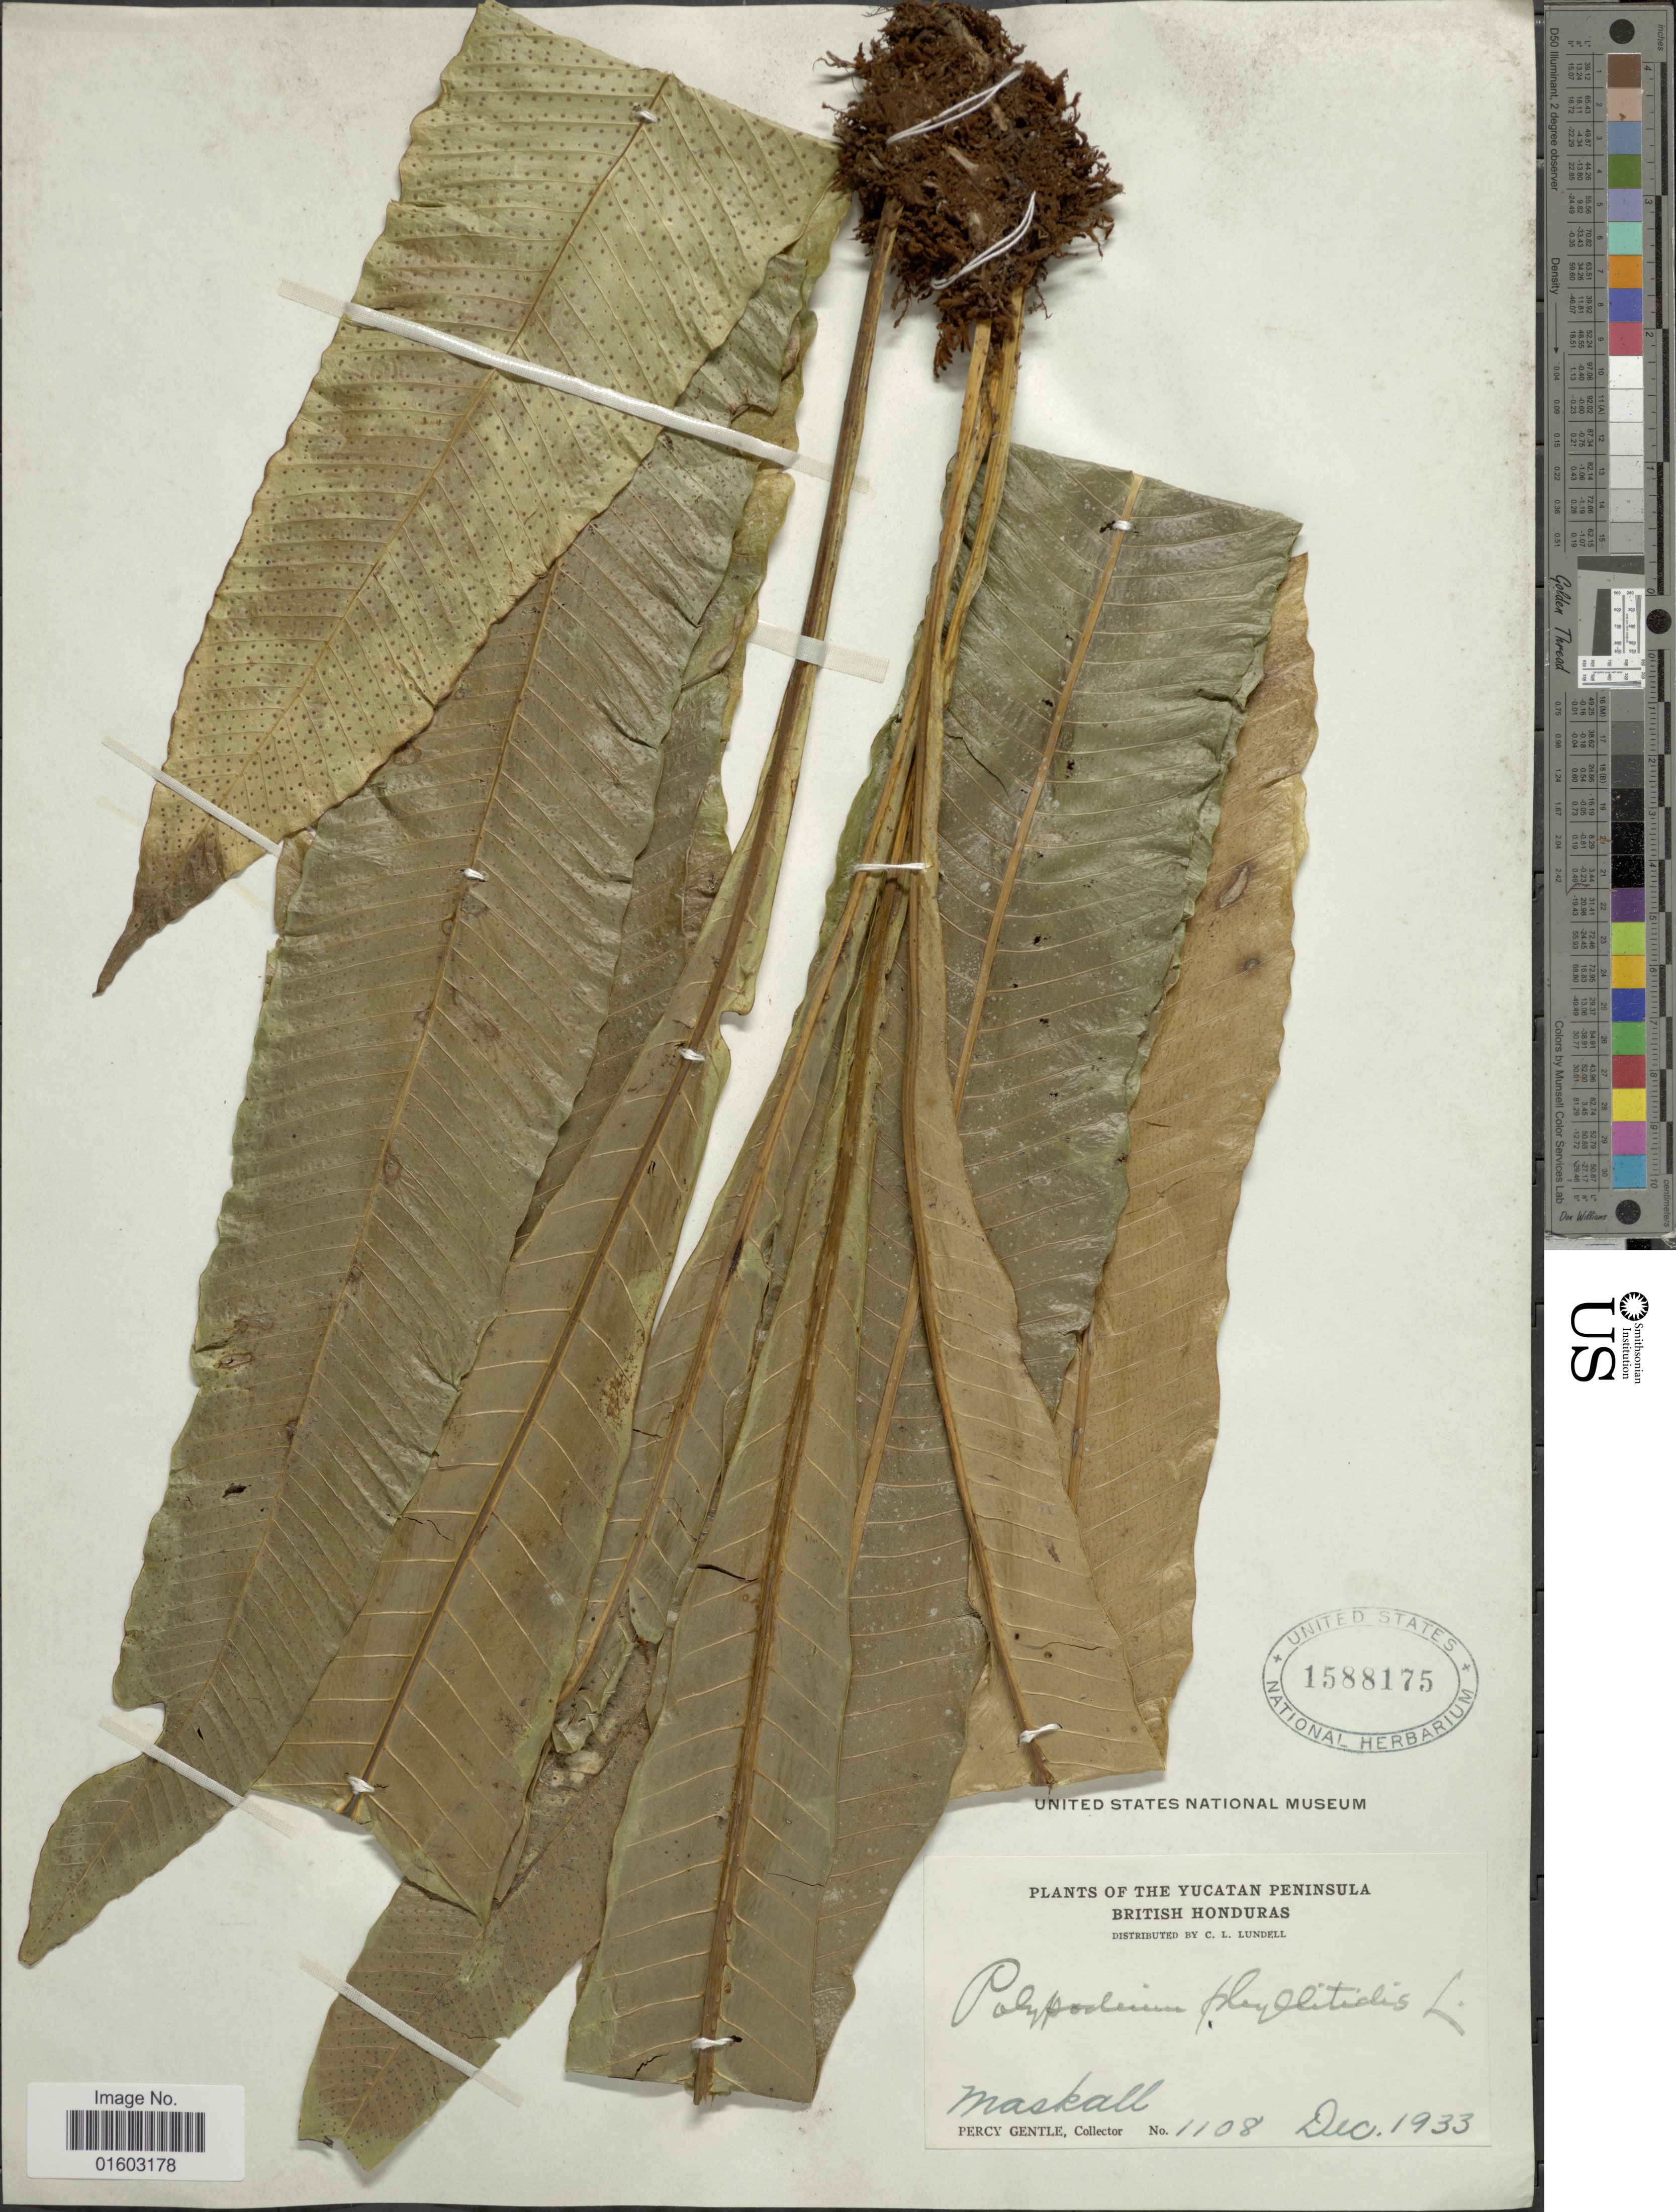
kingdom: Plantae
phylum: Tracheophyta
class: Polypodiopsida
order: Polypodiales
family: Polypodiaceae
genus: Campyloneurum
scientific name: Campyloneurum phyllitidis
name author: (L.) C. Presl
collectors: P. H. Gentle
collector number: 1108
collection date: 1933-12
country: Belize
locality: The Yucatan Peninsula. British Honduras. Maskall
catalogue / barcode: US 1588175